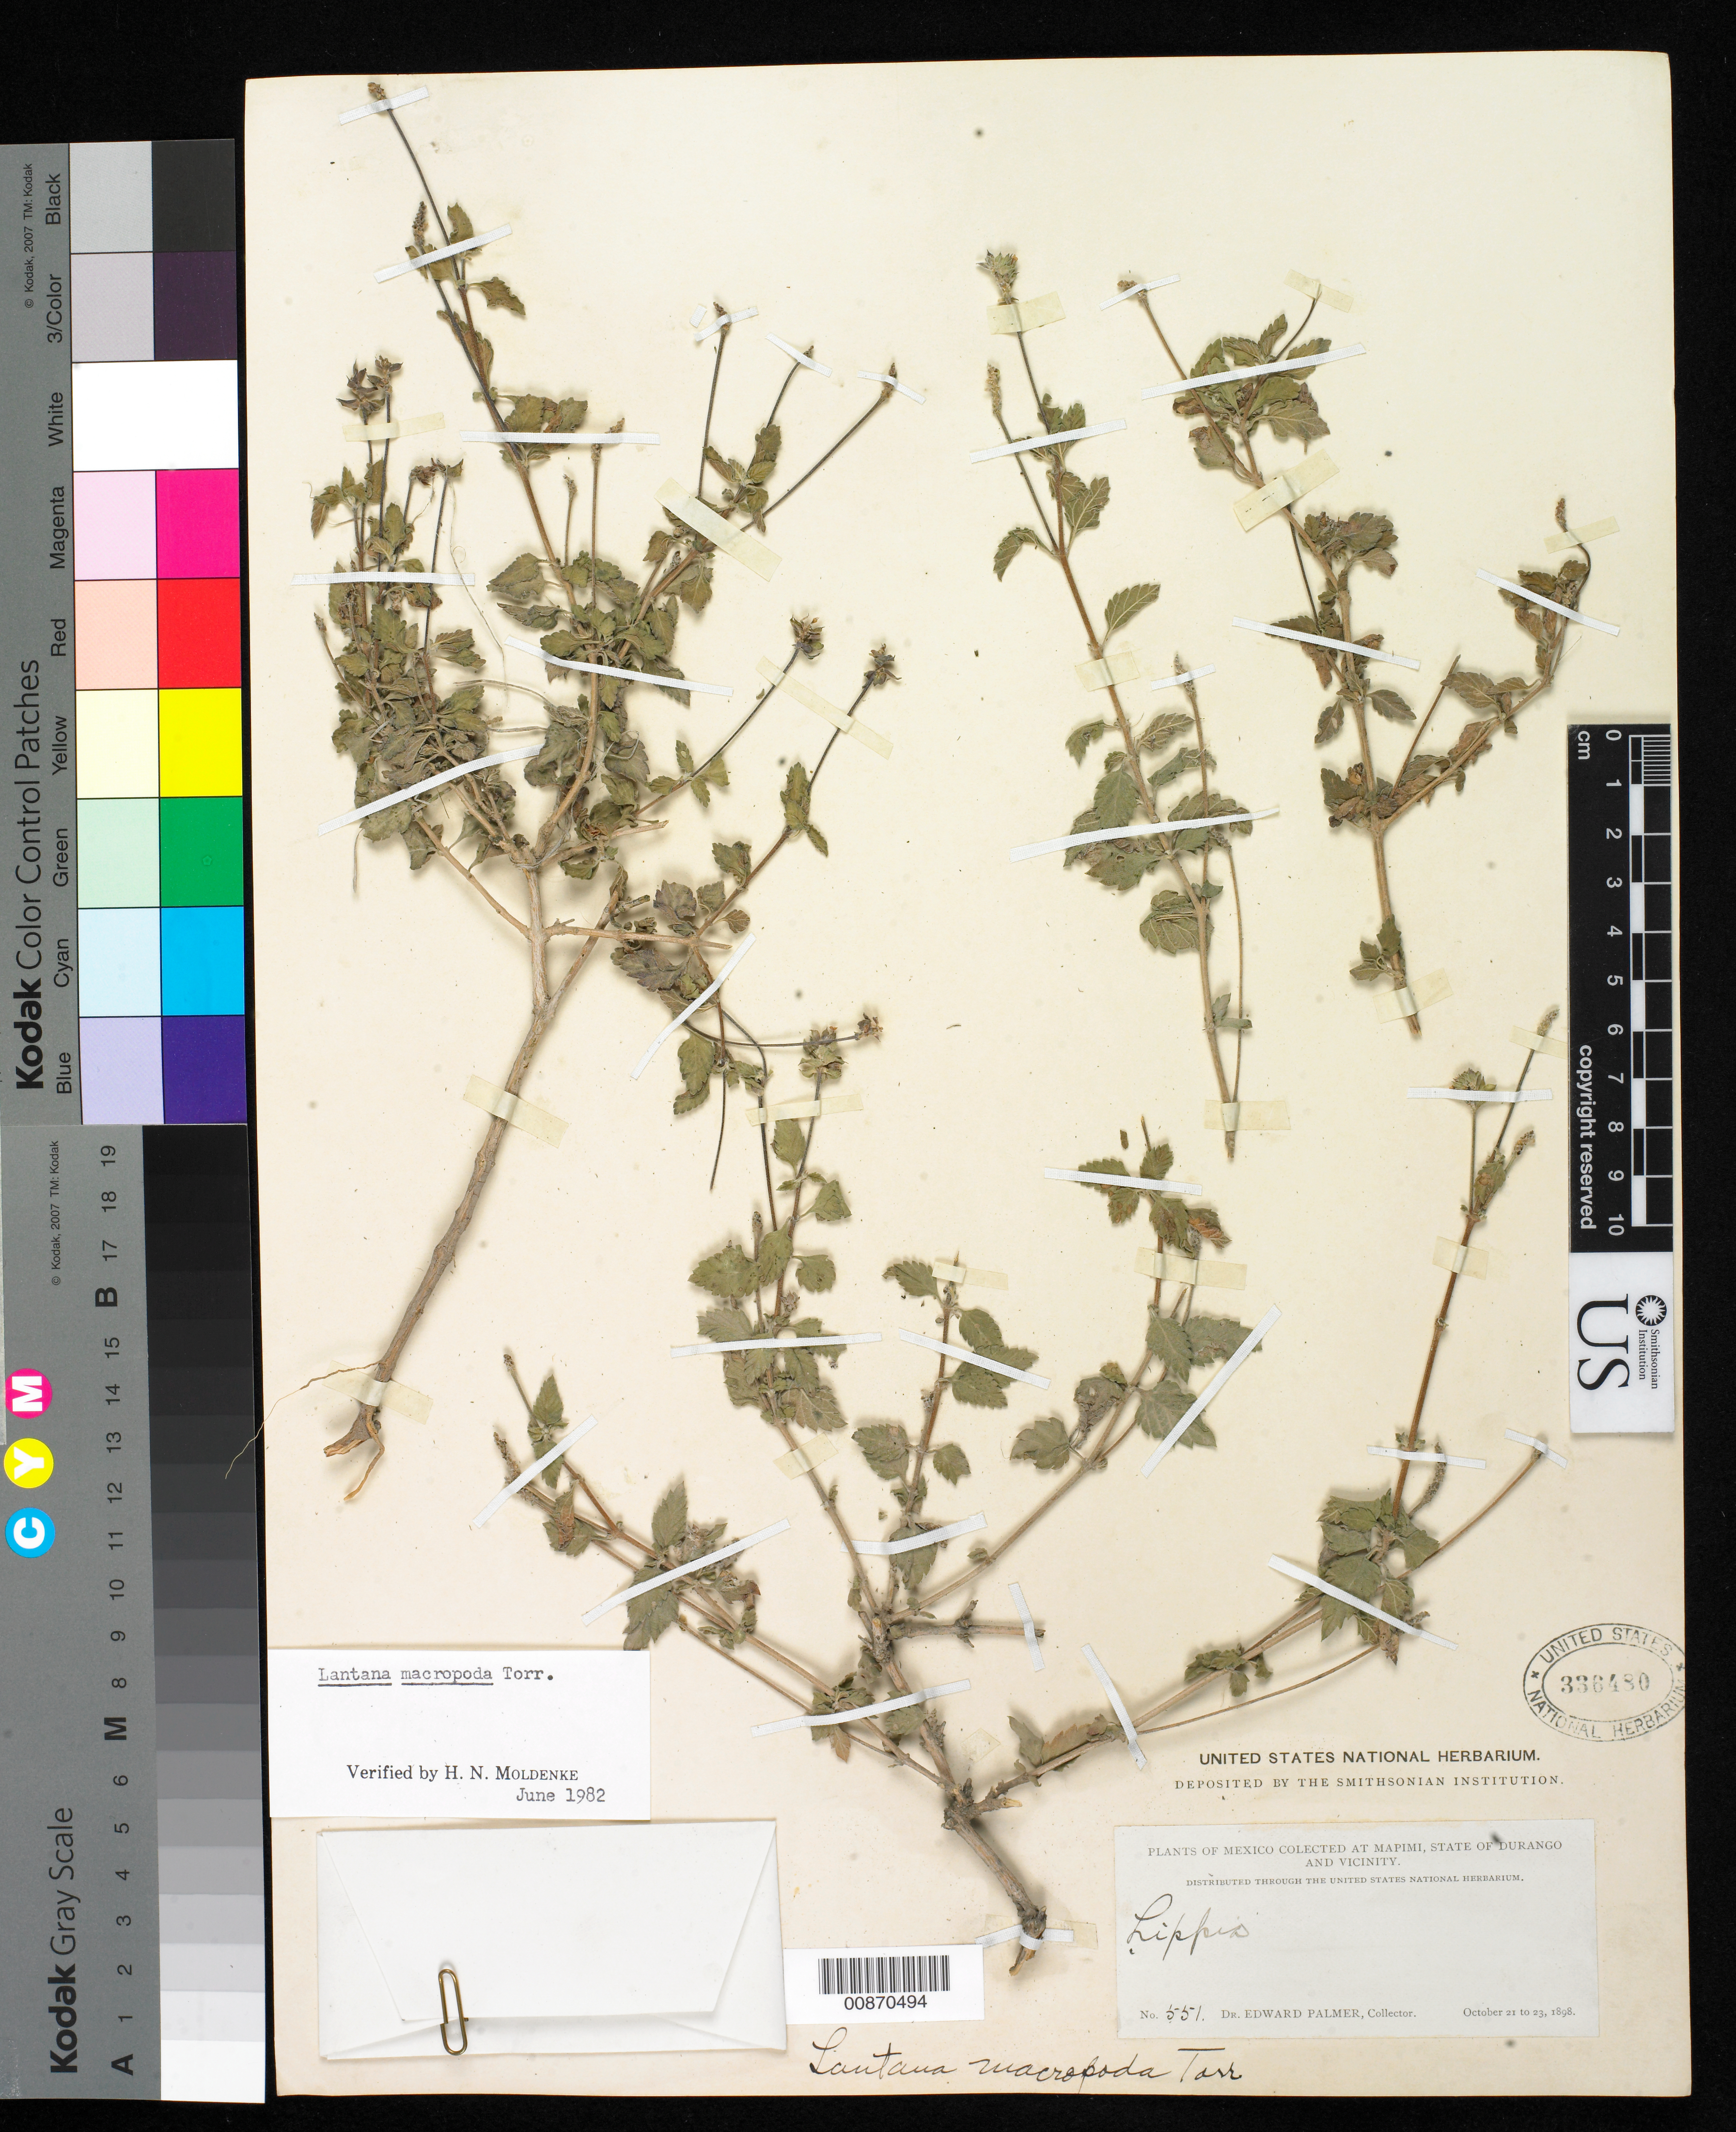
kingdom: Plantae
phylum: Tracheophyta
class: Magnoliopsida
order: Lamiales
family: Verbenaceae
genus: Lantana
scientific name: Lantana macropoda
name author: Torr.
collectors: E. Palmer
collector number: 551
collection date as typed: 21 Oct 1898 to 23 Oct 1898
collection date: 1898-10-21/1898-10-23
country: Mexico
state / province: Durango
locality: Mapimi, Durango and vicinity.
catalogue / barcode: US 336480